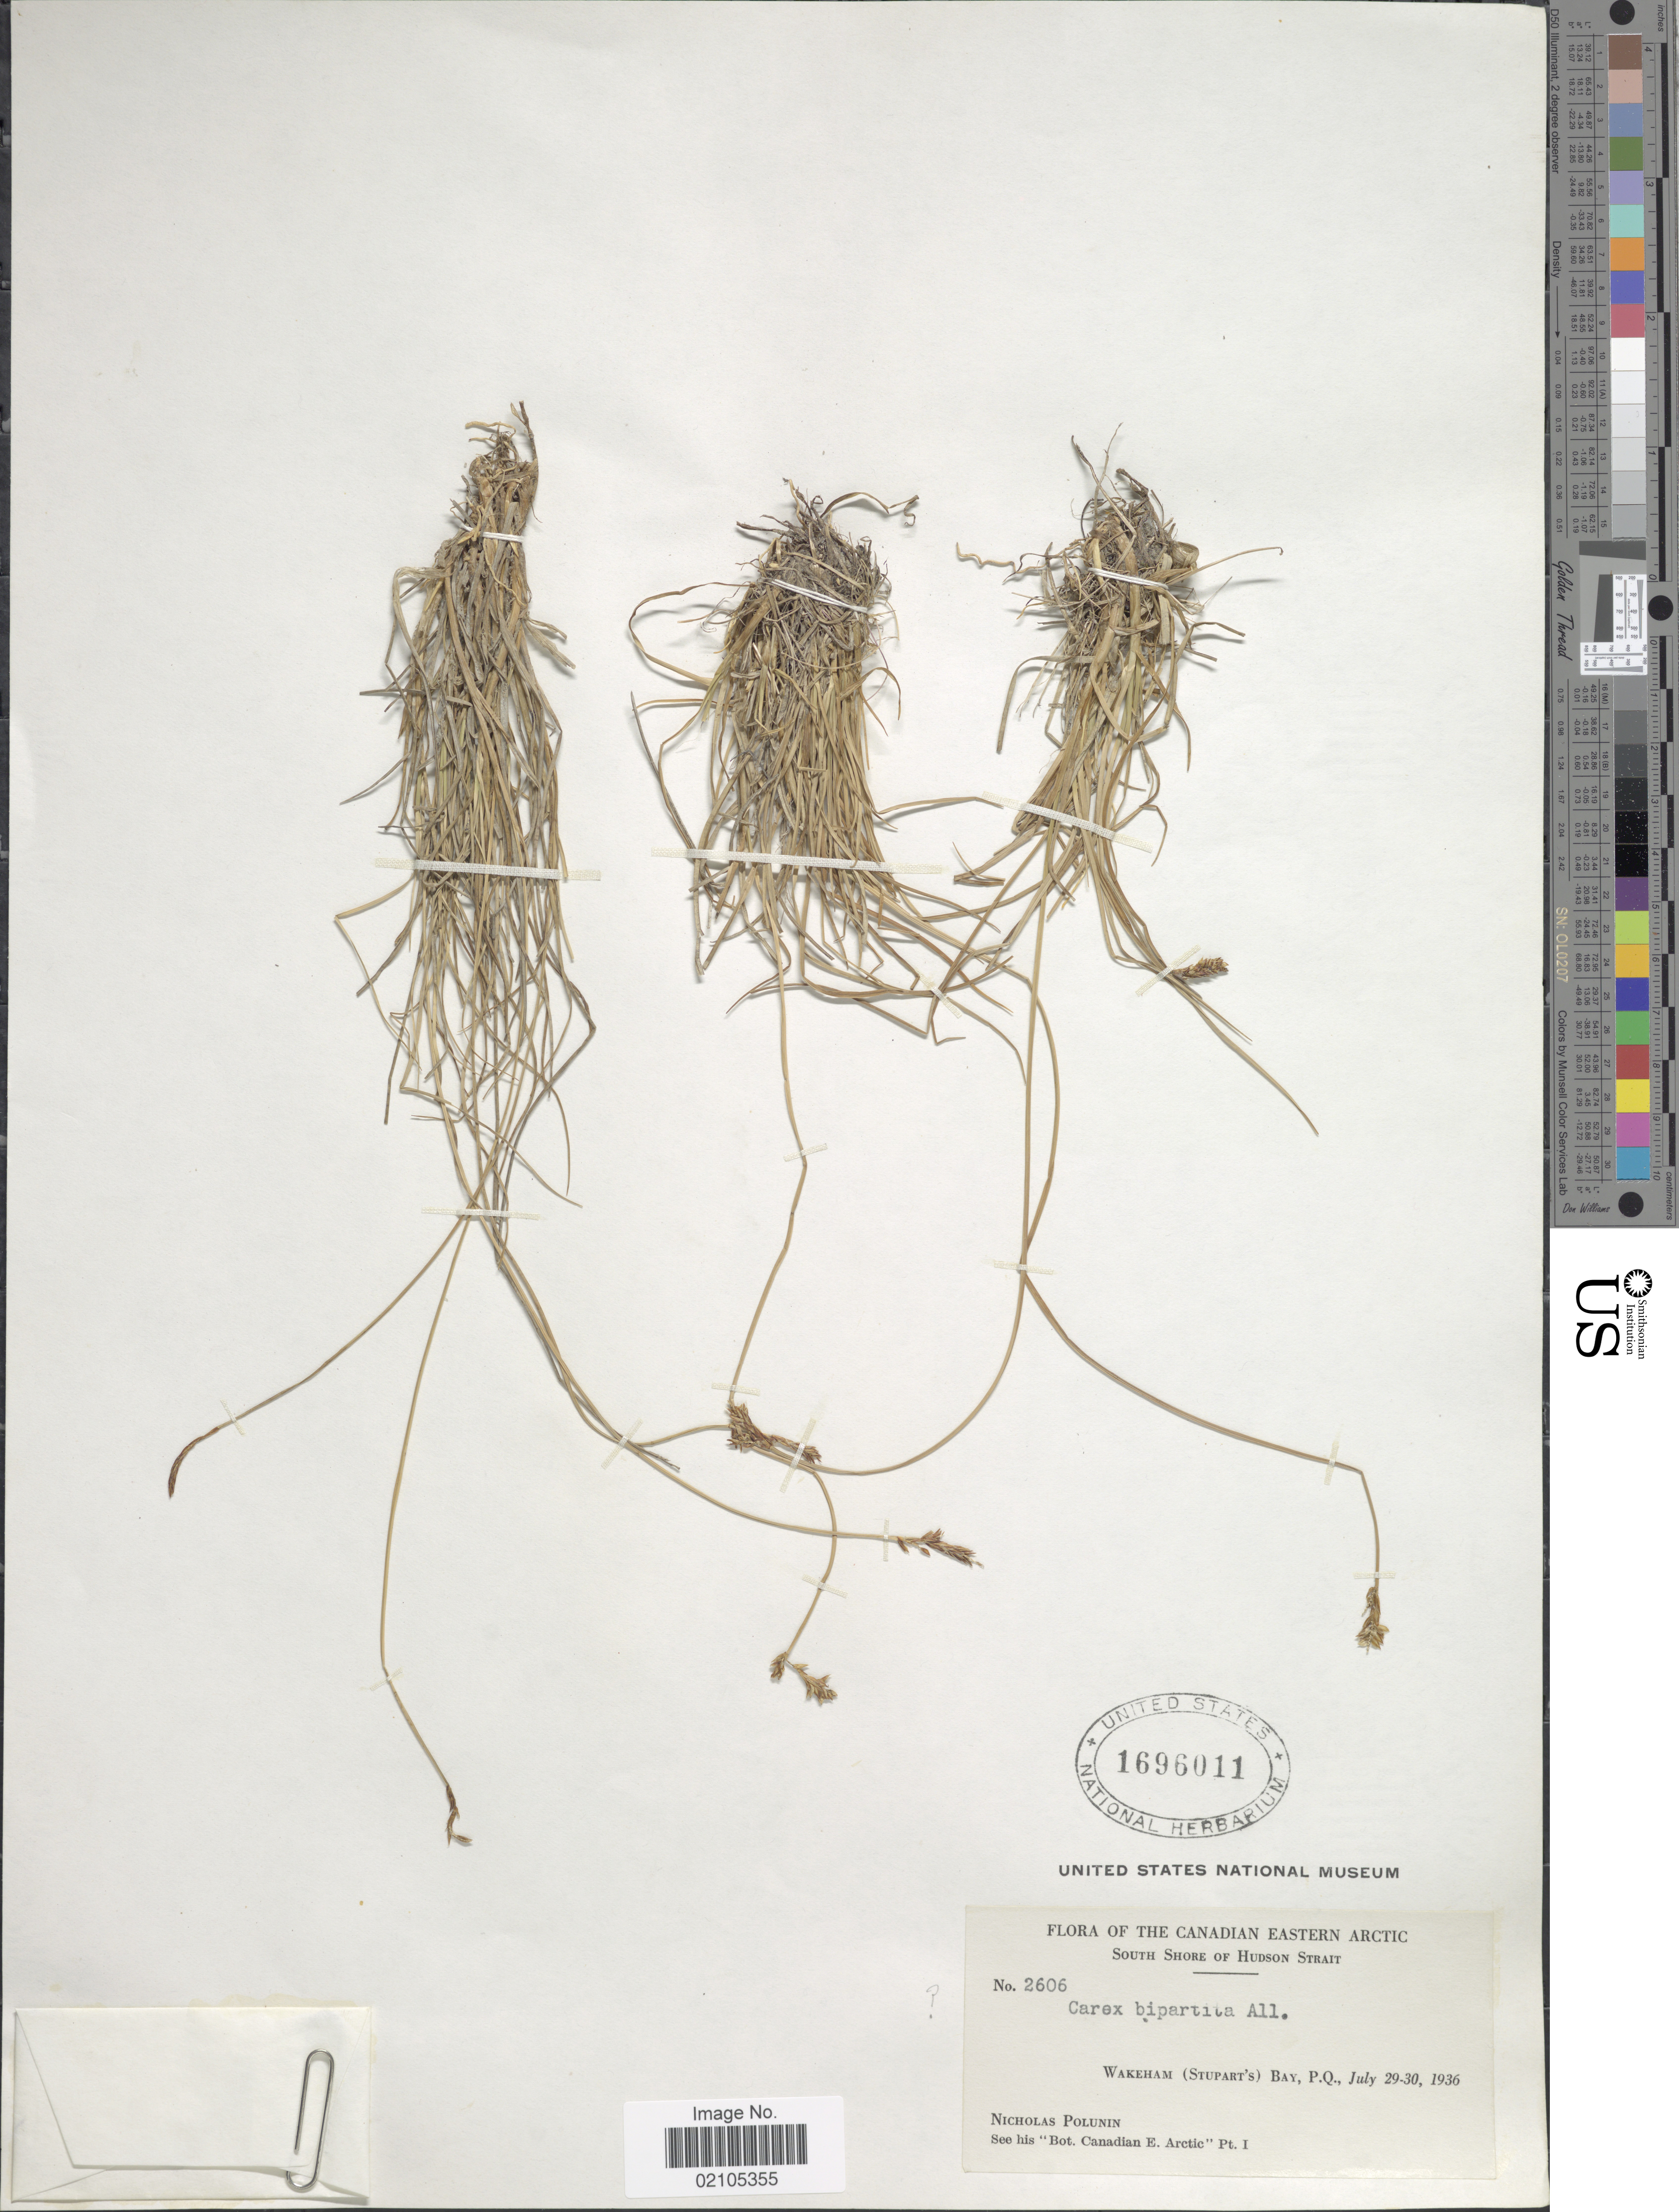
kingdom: Plantae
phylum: Tracheophyta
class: Liliopsida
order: Poales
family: Cyperaceae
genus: Carex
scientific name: Carex lachenalii subsp. lachenalii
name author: Schkuhr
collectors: N. V. Polunin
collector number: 2606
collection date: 1936-07-29/1936-07-30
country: Canada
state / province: Quebec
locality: Canadian Eastern Arctic. South Shore of Hudson Strait. Wakeham (Stupart's) Bay, P.Q.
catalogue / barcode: US 1696011